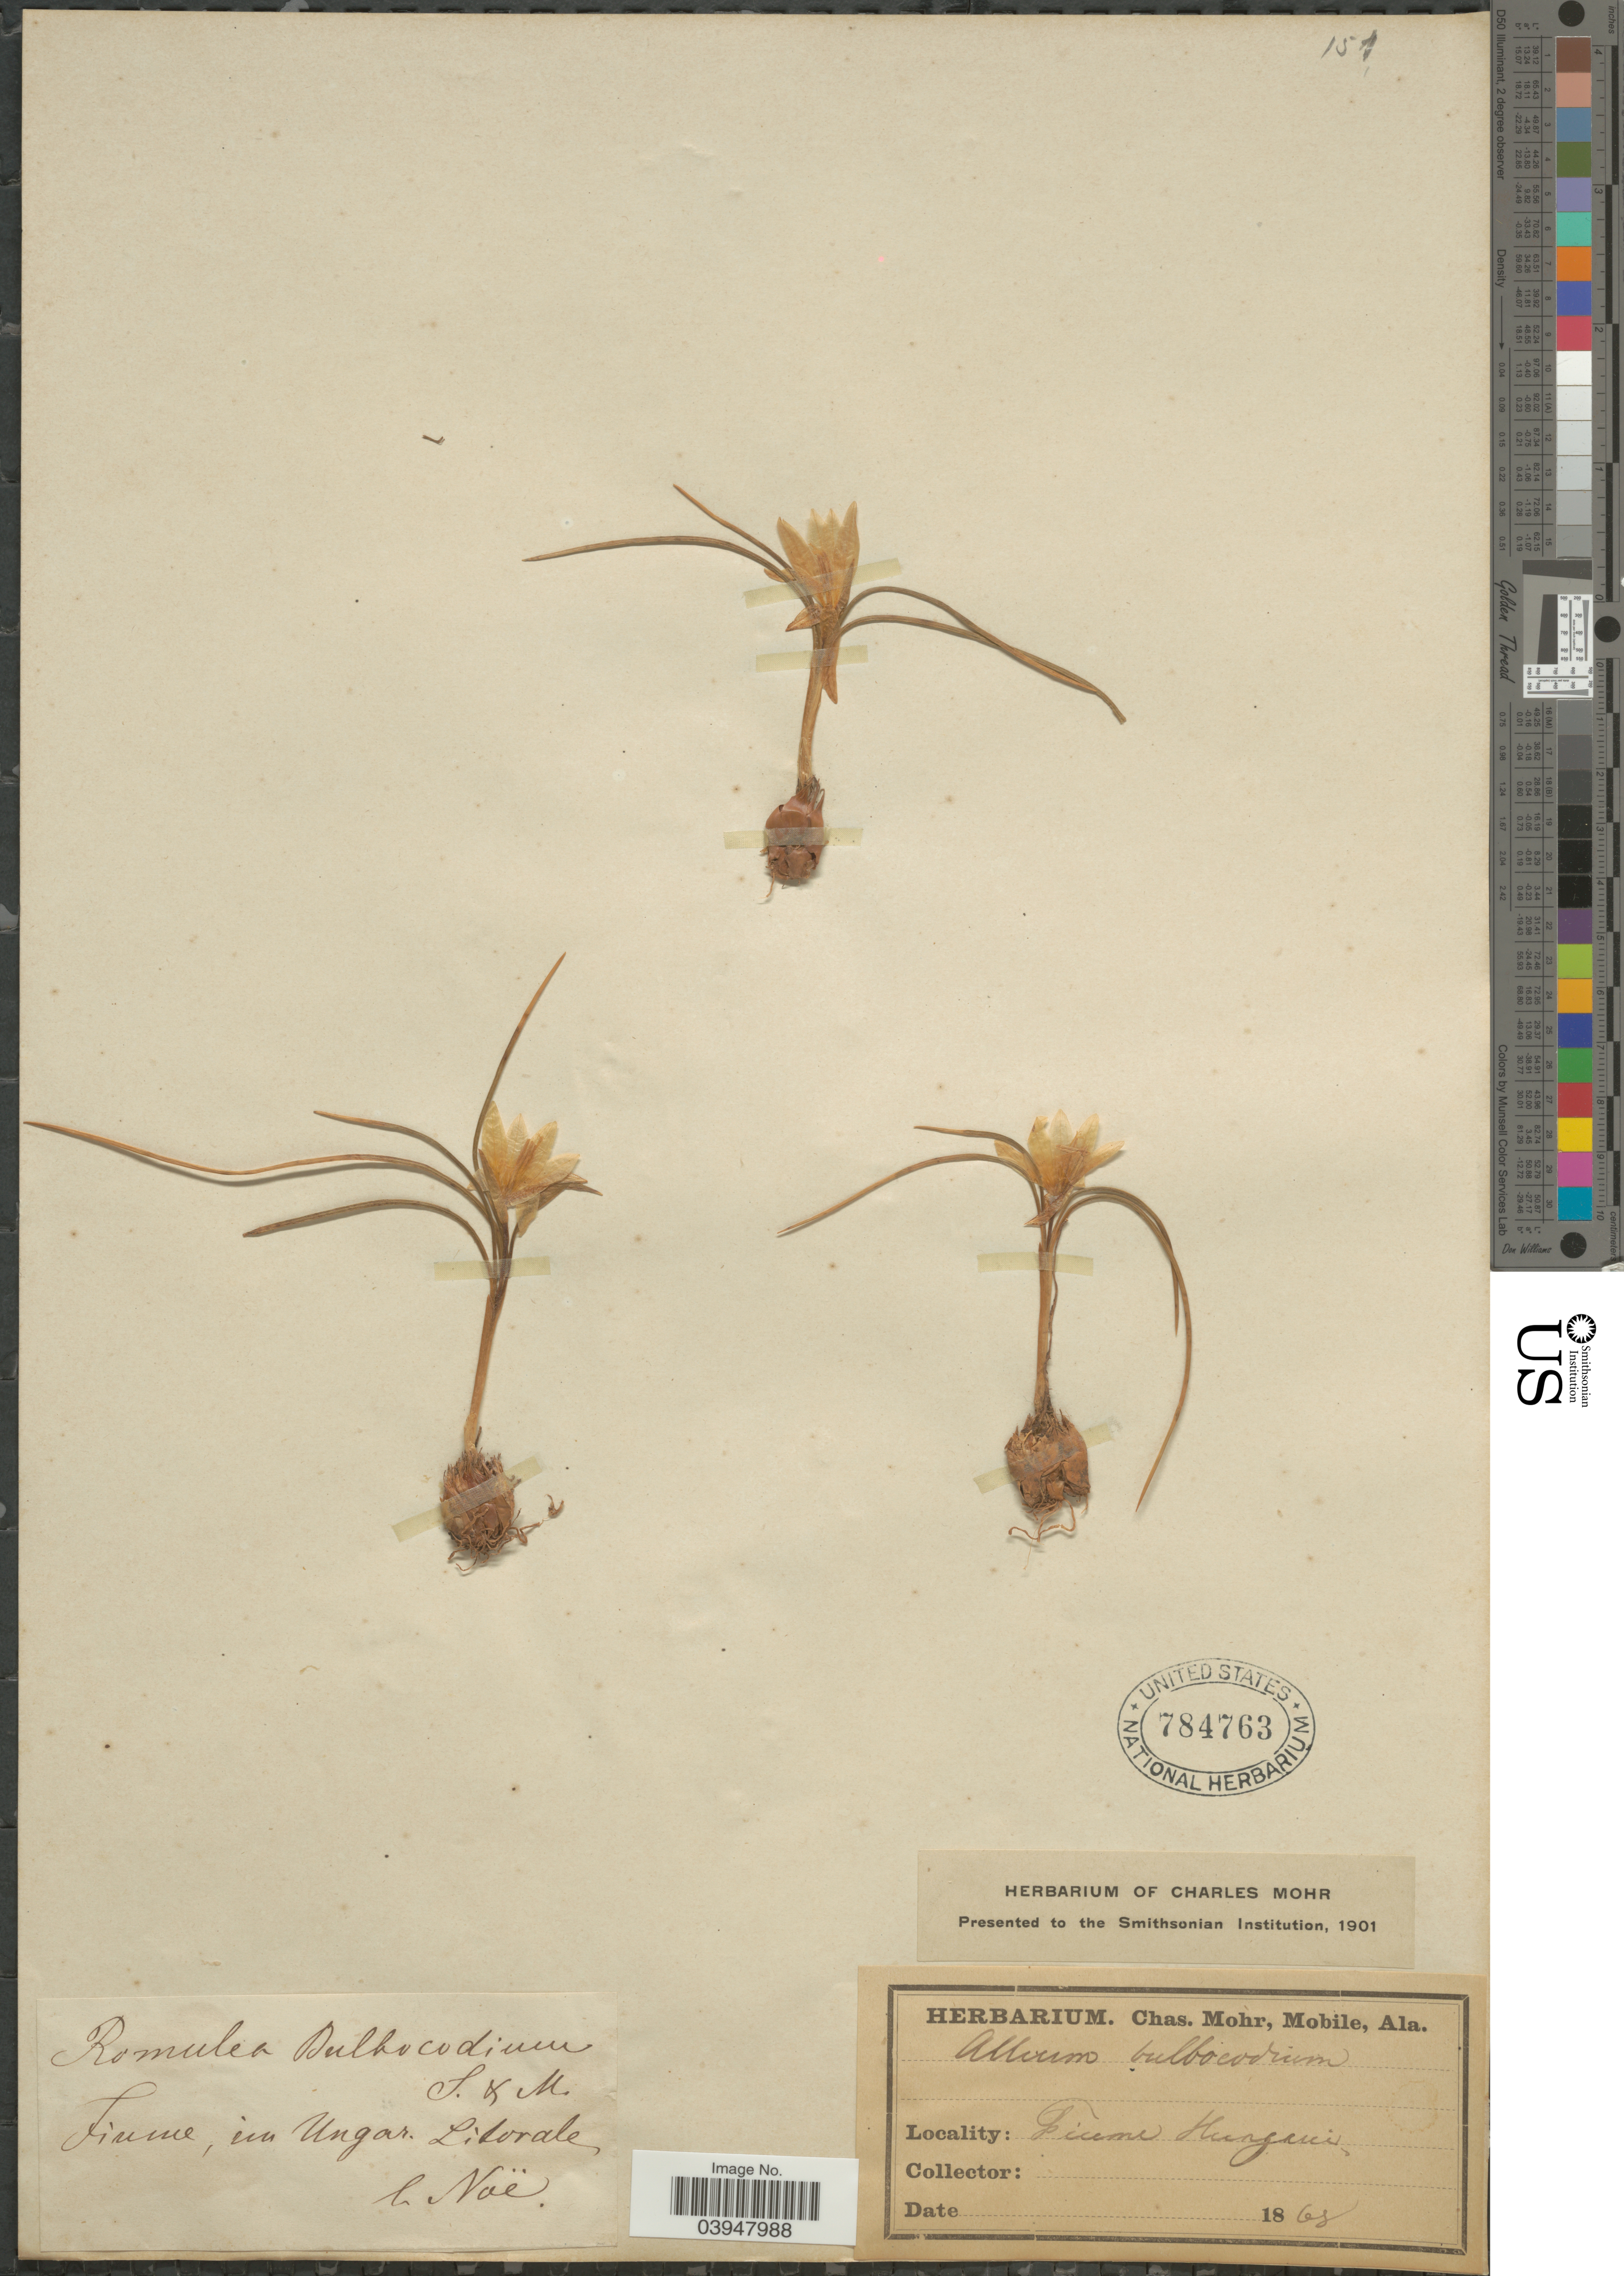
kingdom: Plantae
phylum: Tracheophyta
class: Liliopsida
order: Asparagales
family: Iridaceae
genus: Romulea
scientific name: Romulea bulbocodium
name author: (L.) Sebast. & Mauri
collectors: Noë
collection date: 1868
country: Hungary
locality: Fiume, im Ungar Litorale.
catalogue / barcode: US 784763